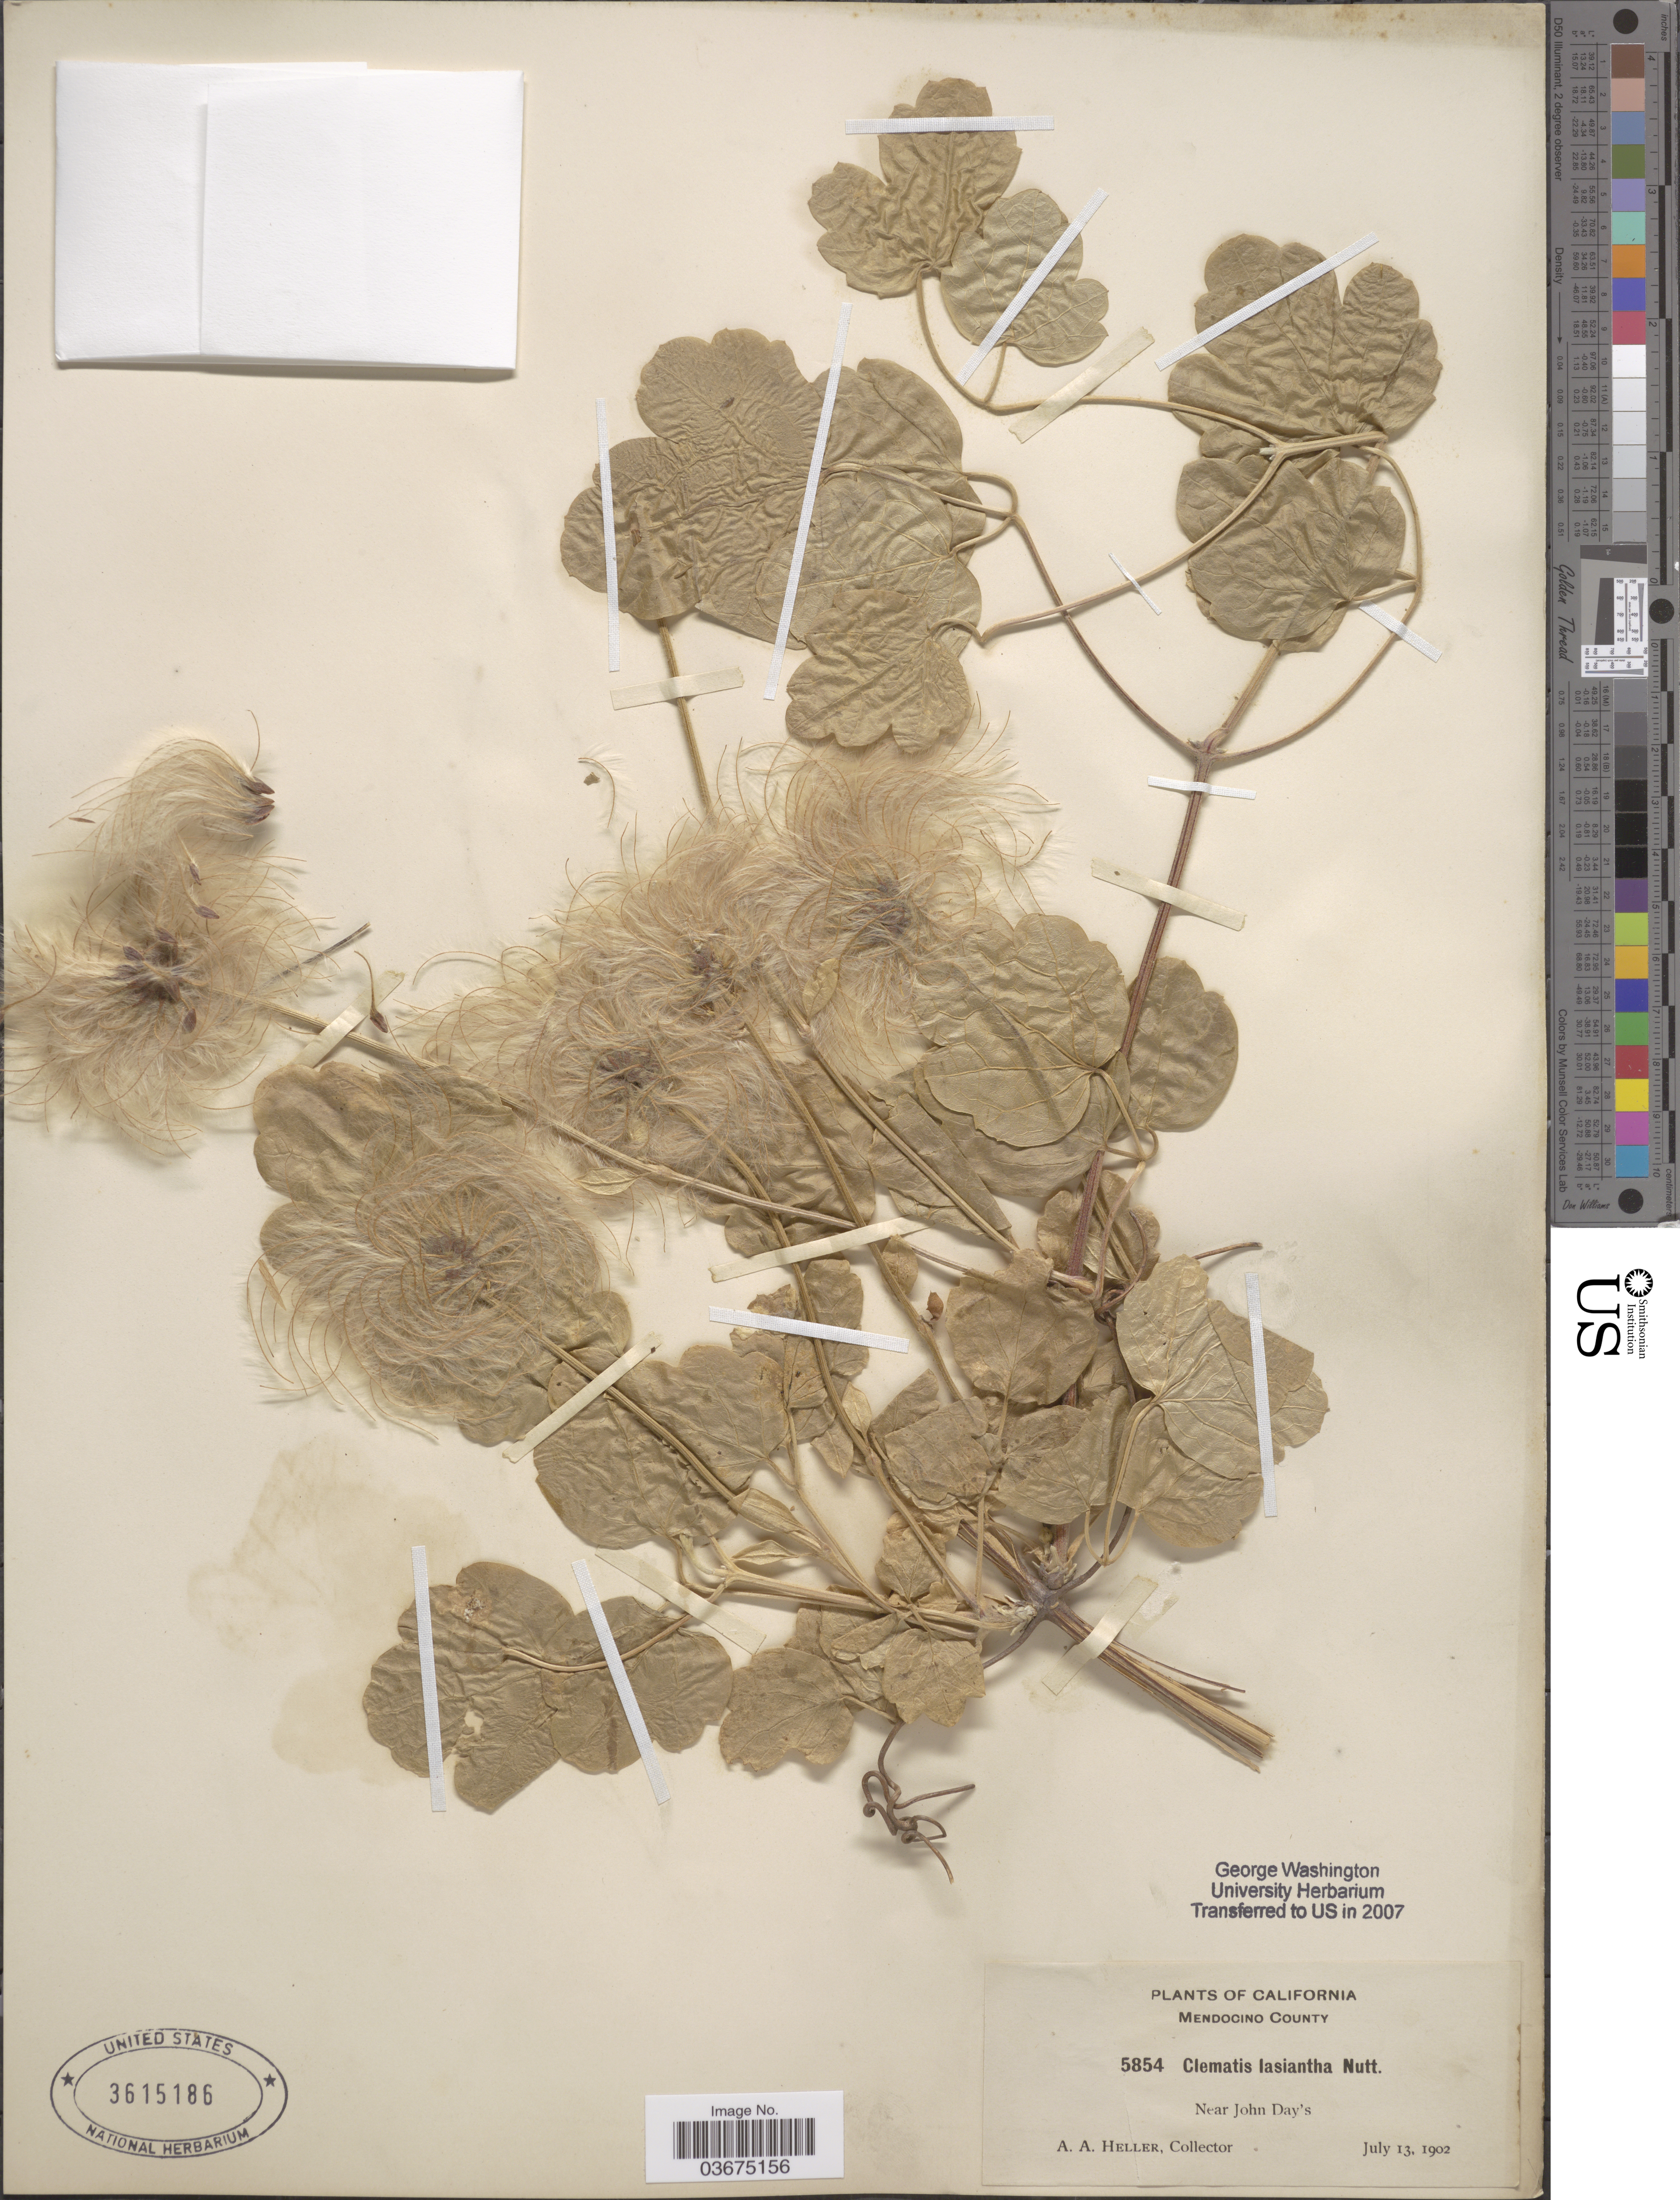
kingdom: Plantae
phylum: Tracheophyta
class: Magnoliopsida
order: Ranunculales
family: Ranunculaceae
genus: Clematis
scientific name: Clematis lasiantha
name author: Nutt.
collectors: A. A. Heller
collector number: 5854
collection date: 1902-07-13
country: United States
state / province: California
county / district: Mendocino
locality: Mendocino County. Near John Day's.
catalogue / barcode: US 3615186